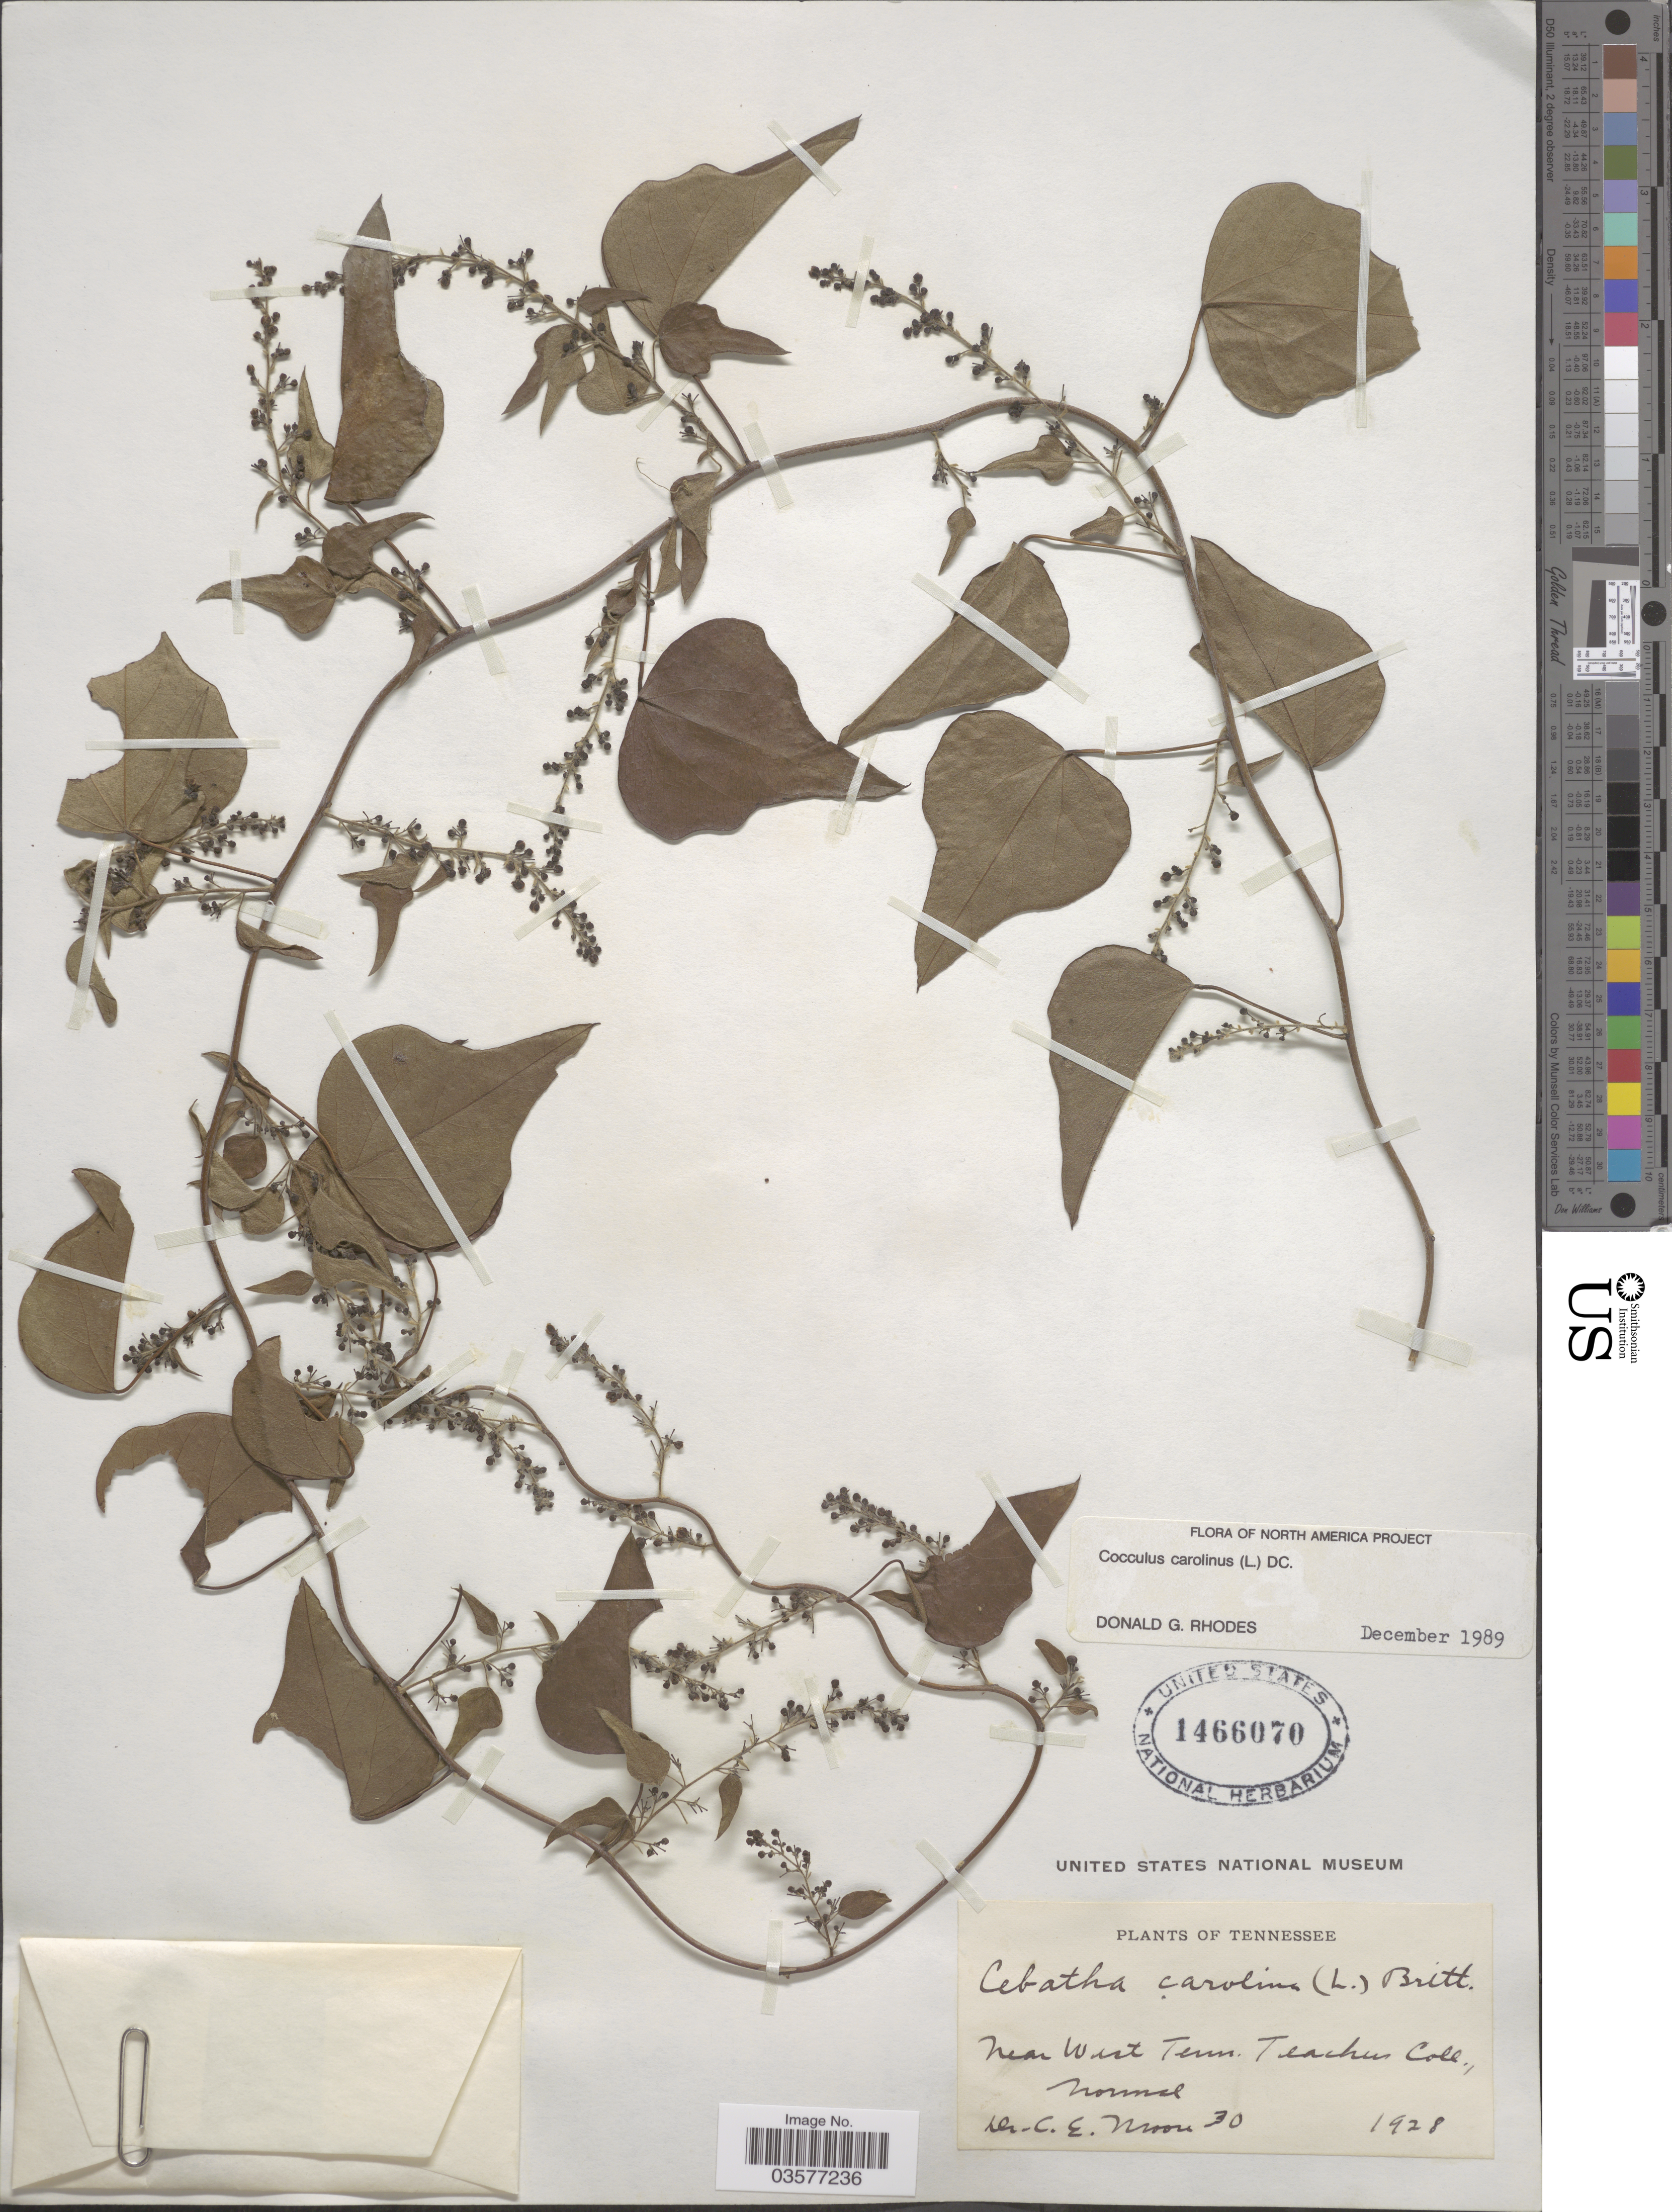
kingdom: Plantae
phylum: Tracheophyta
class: Magnoliopsida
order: Ranunculales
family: Menispermaceae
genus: Cocculus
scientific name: Cocculus carolinus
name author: (L.) DC.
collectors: C. Moon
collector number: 30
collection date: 1928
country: United States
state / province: Tennessee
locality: Near West Tenn. Teachers Coll. Normal.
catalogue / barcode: US 1466070